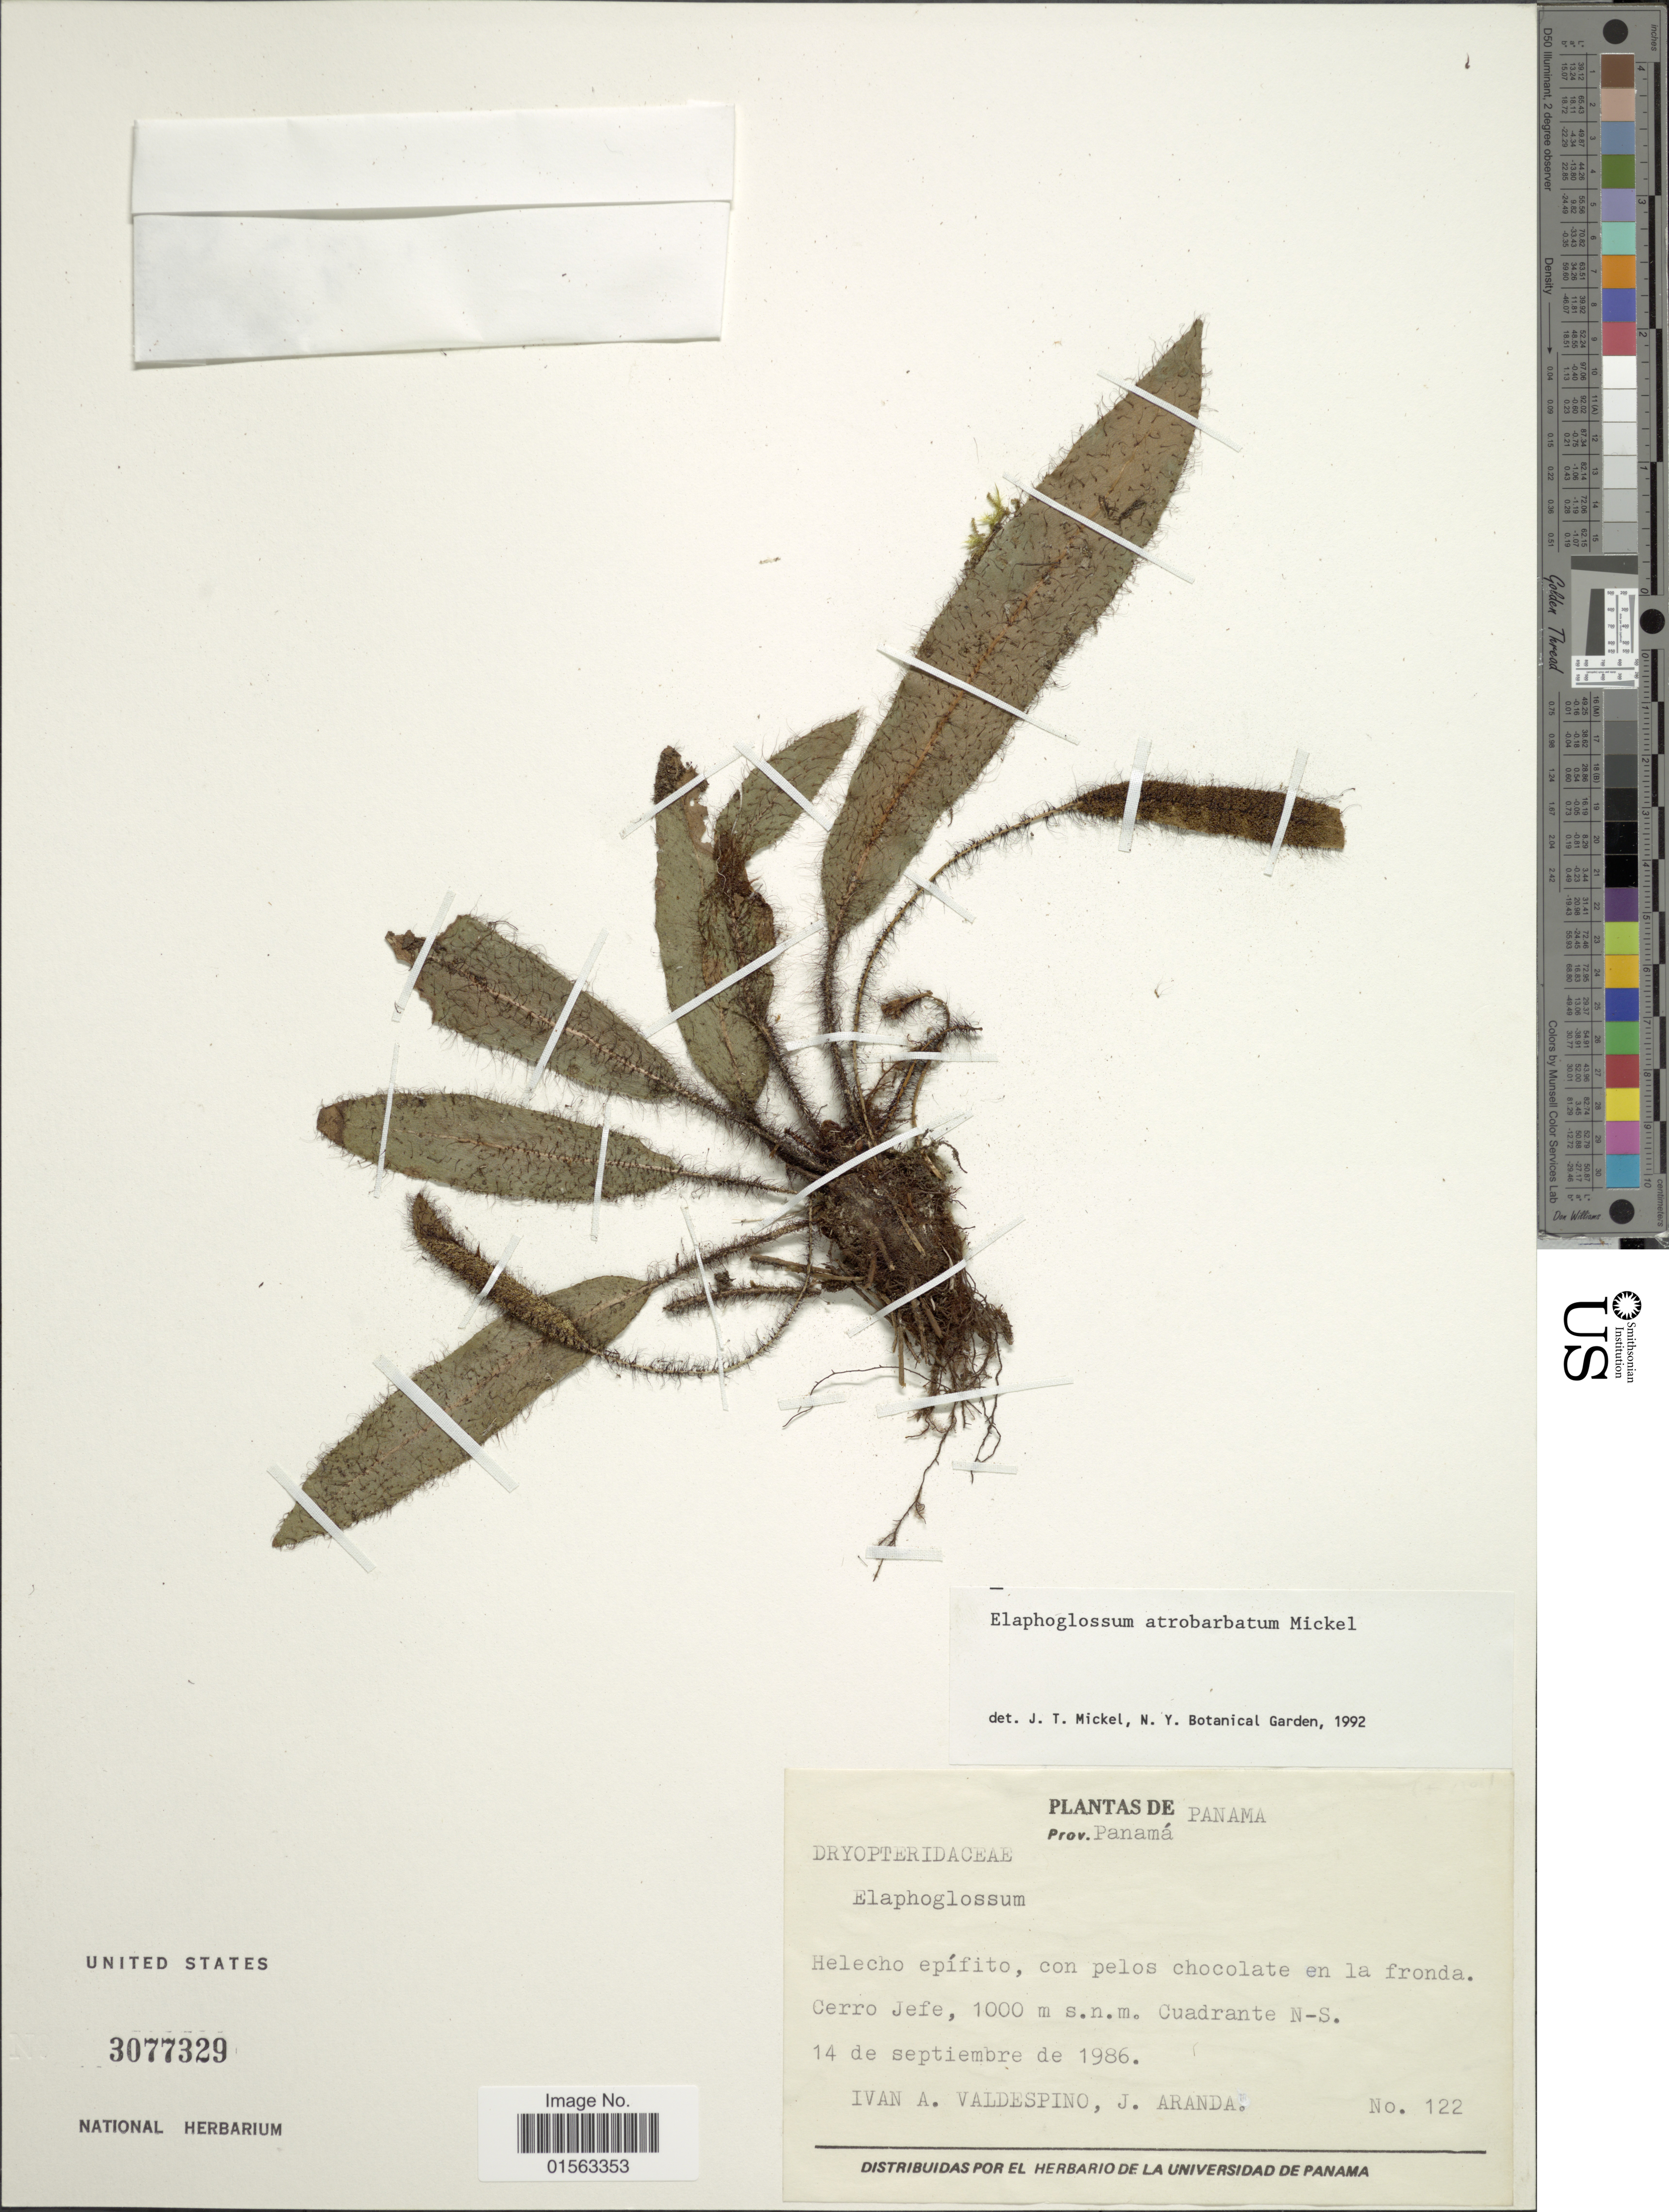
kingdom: Plantae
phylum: Tracheophyta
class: Polypodiopsida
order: Polypodiales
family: Dryopteridaceae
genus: Elaphoglossum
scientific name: Elaphoglossum atrobarbatum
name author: Mickel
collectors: I. A. Valdespino & J. Aranda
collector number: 122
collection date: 1986-09-14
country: Panama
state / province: Panamá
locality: Prov. Panama, Cerro Jefe, Cuadrante N-S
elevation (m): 1000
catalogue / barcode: US 3077329